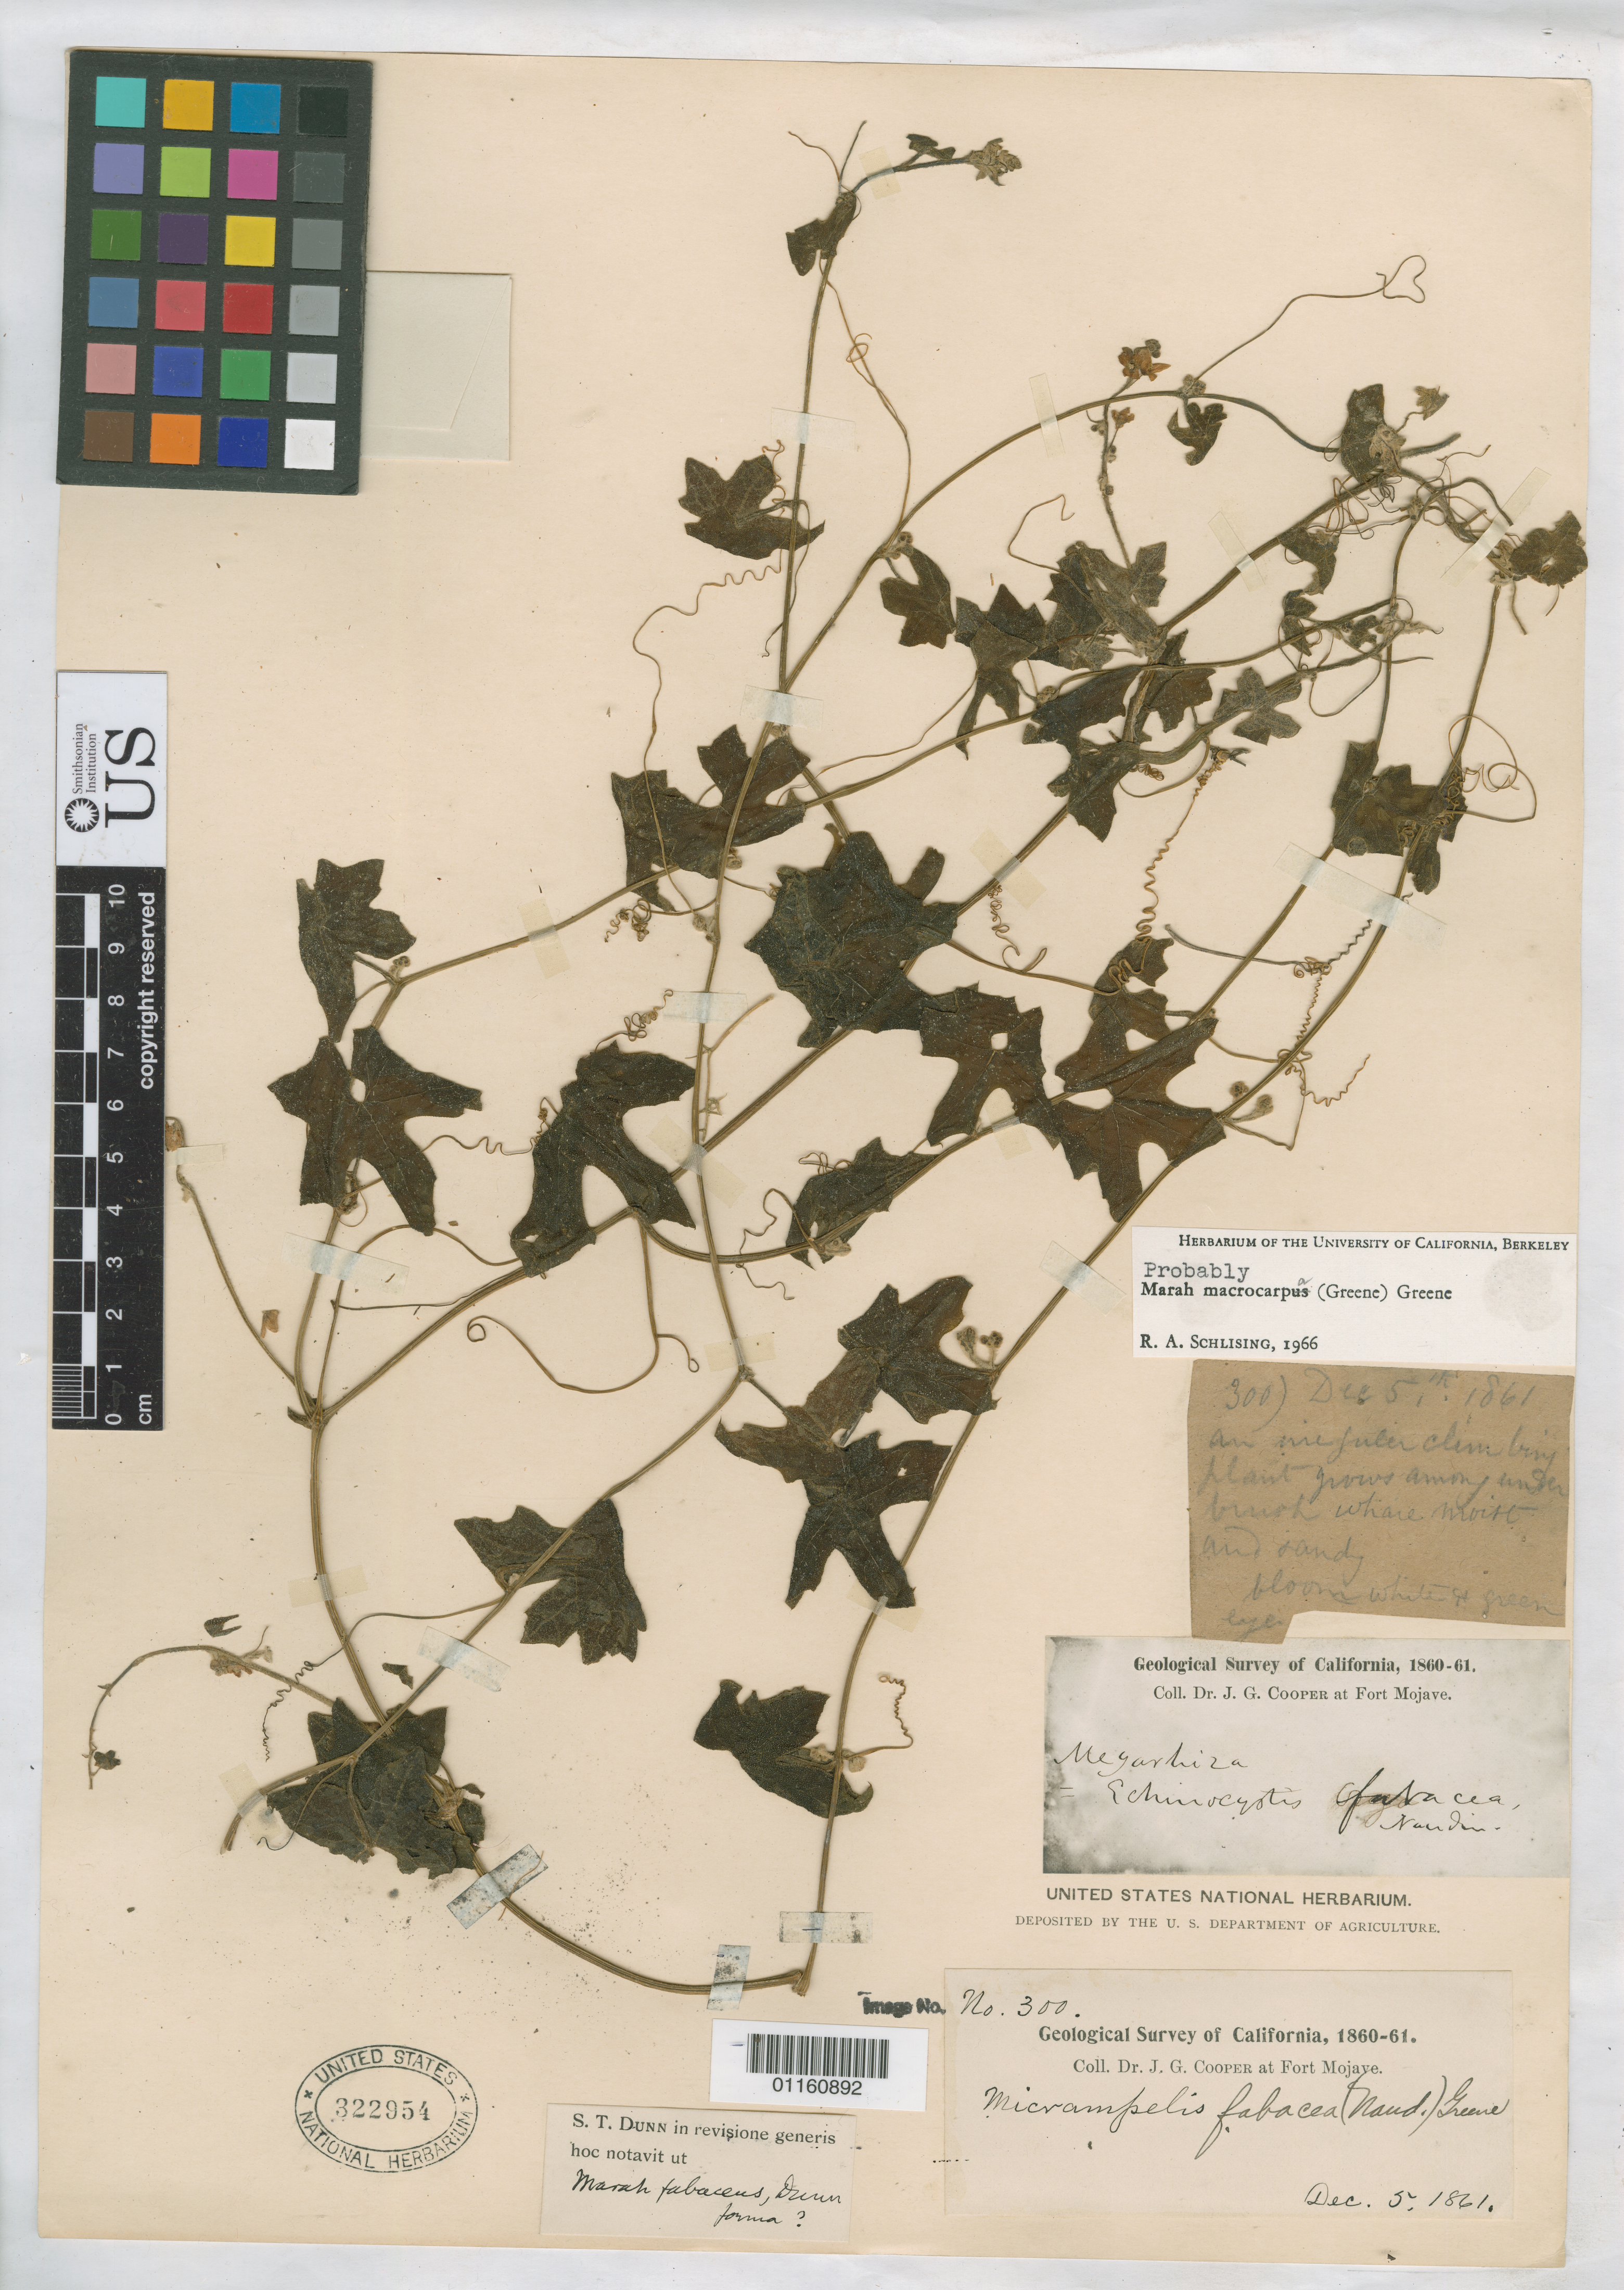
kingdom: Plantae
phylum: Tracheophyta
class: Magnoliopsida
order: Cucurbitales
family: Cucurbitaceae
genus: Marah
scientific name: Marah macrocarpa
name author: (Greene) Greene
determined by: Schlising, R. A.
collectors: J. G. Cooper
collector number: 300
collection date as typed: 5 Dec 1861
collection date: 1861-12-05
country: United States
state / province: California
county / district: San Bernardino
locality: Fort Mojave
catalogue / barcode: US 322954